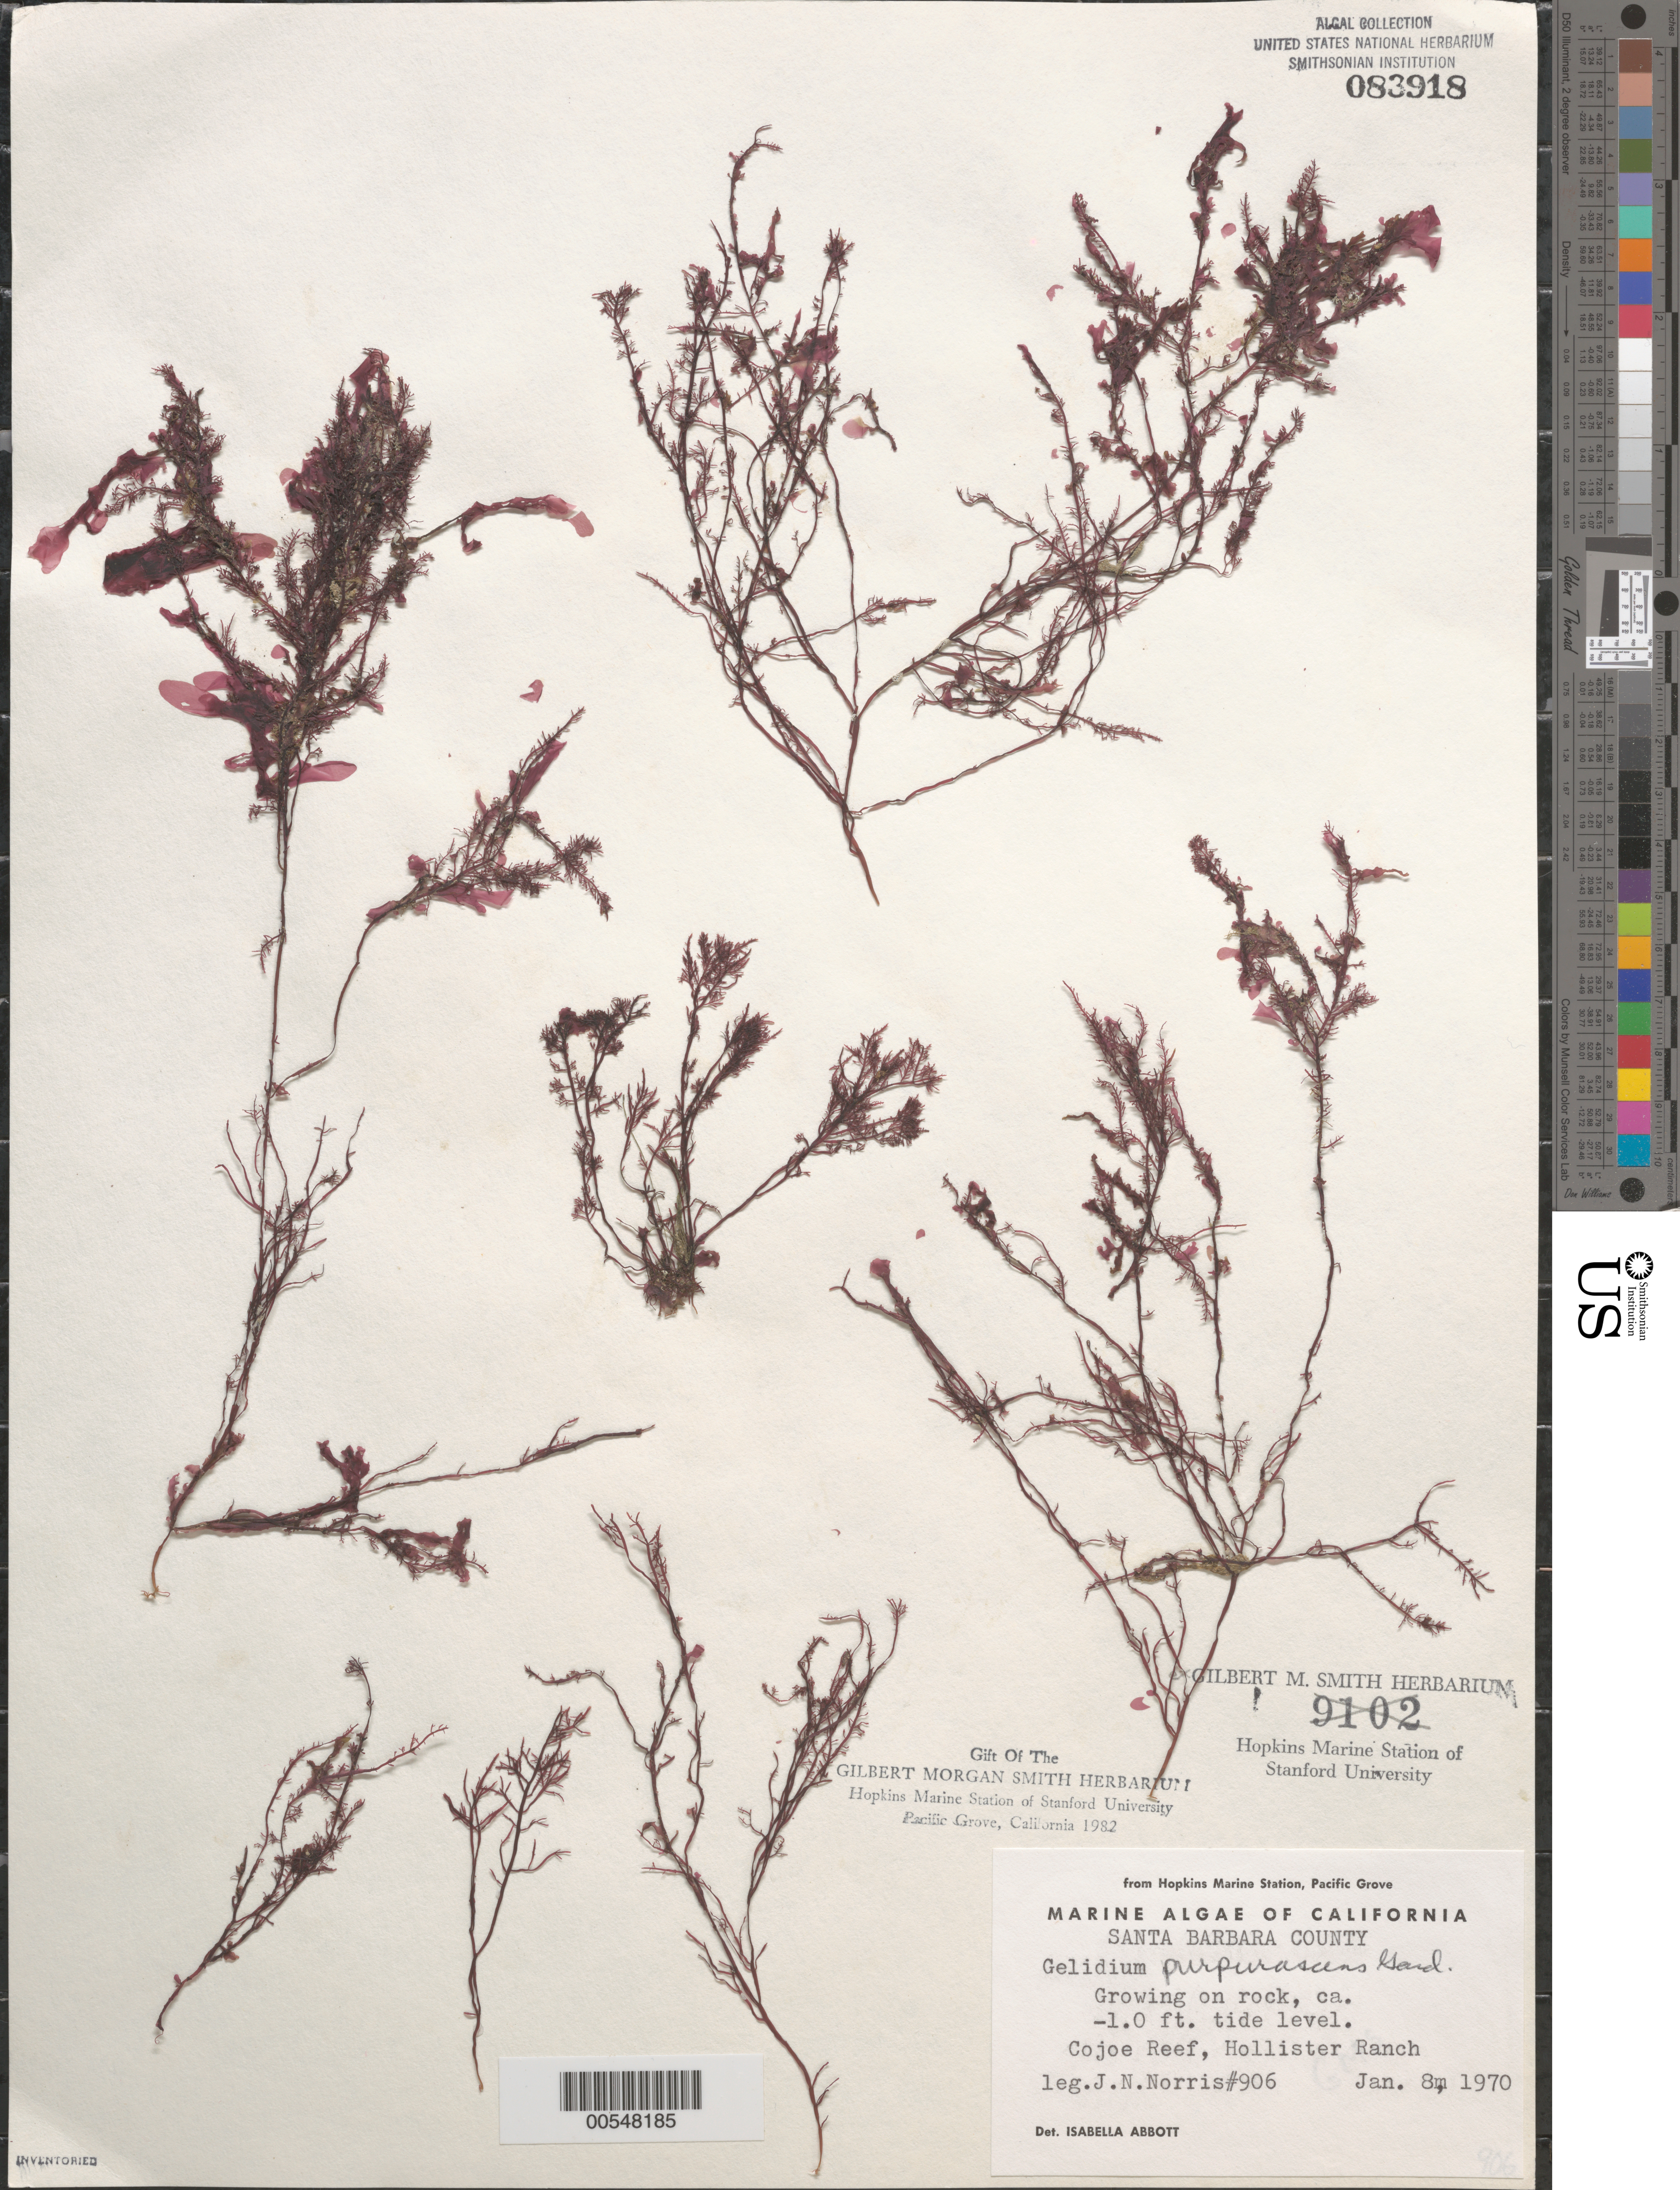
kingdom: Plantae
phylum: Rhodophyta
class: Florideophyceae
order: Gelidiales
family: Gelidiaceae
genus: Gelidium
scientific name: Gelidium purpurascens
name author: N.L. Gardner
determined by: Abbott, Isabella A.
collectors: J. N. Norris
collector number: JN-906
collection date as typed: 08 Jan 1970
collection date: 1970-01-08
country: United States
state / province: California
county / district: Santa Barbara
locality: Cojo Reef, Hollister Ranch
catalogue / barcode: US 83918